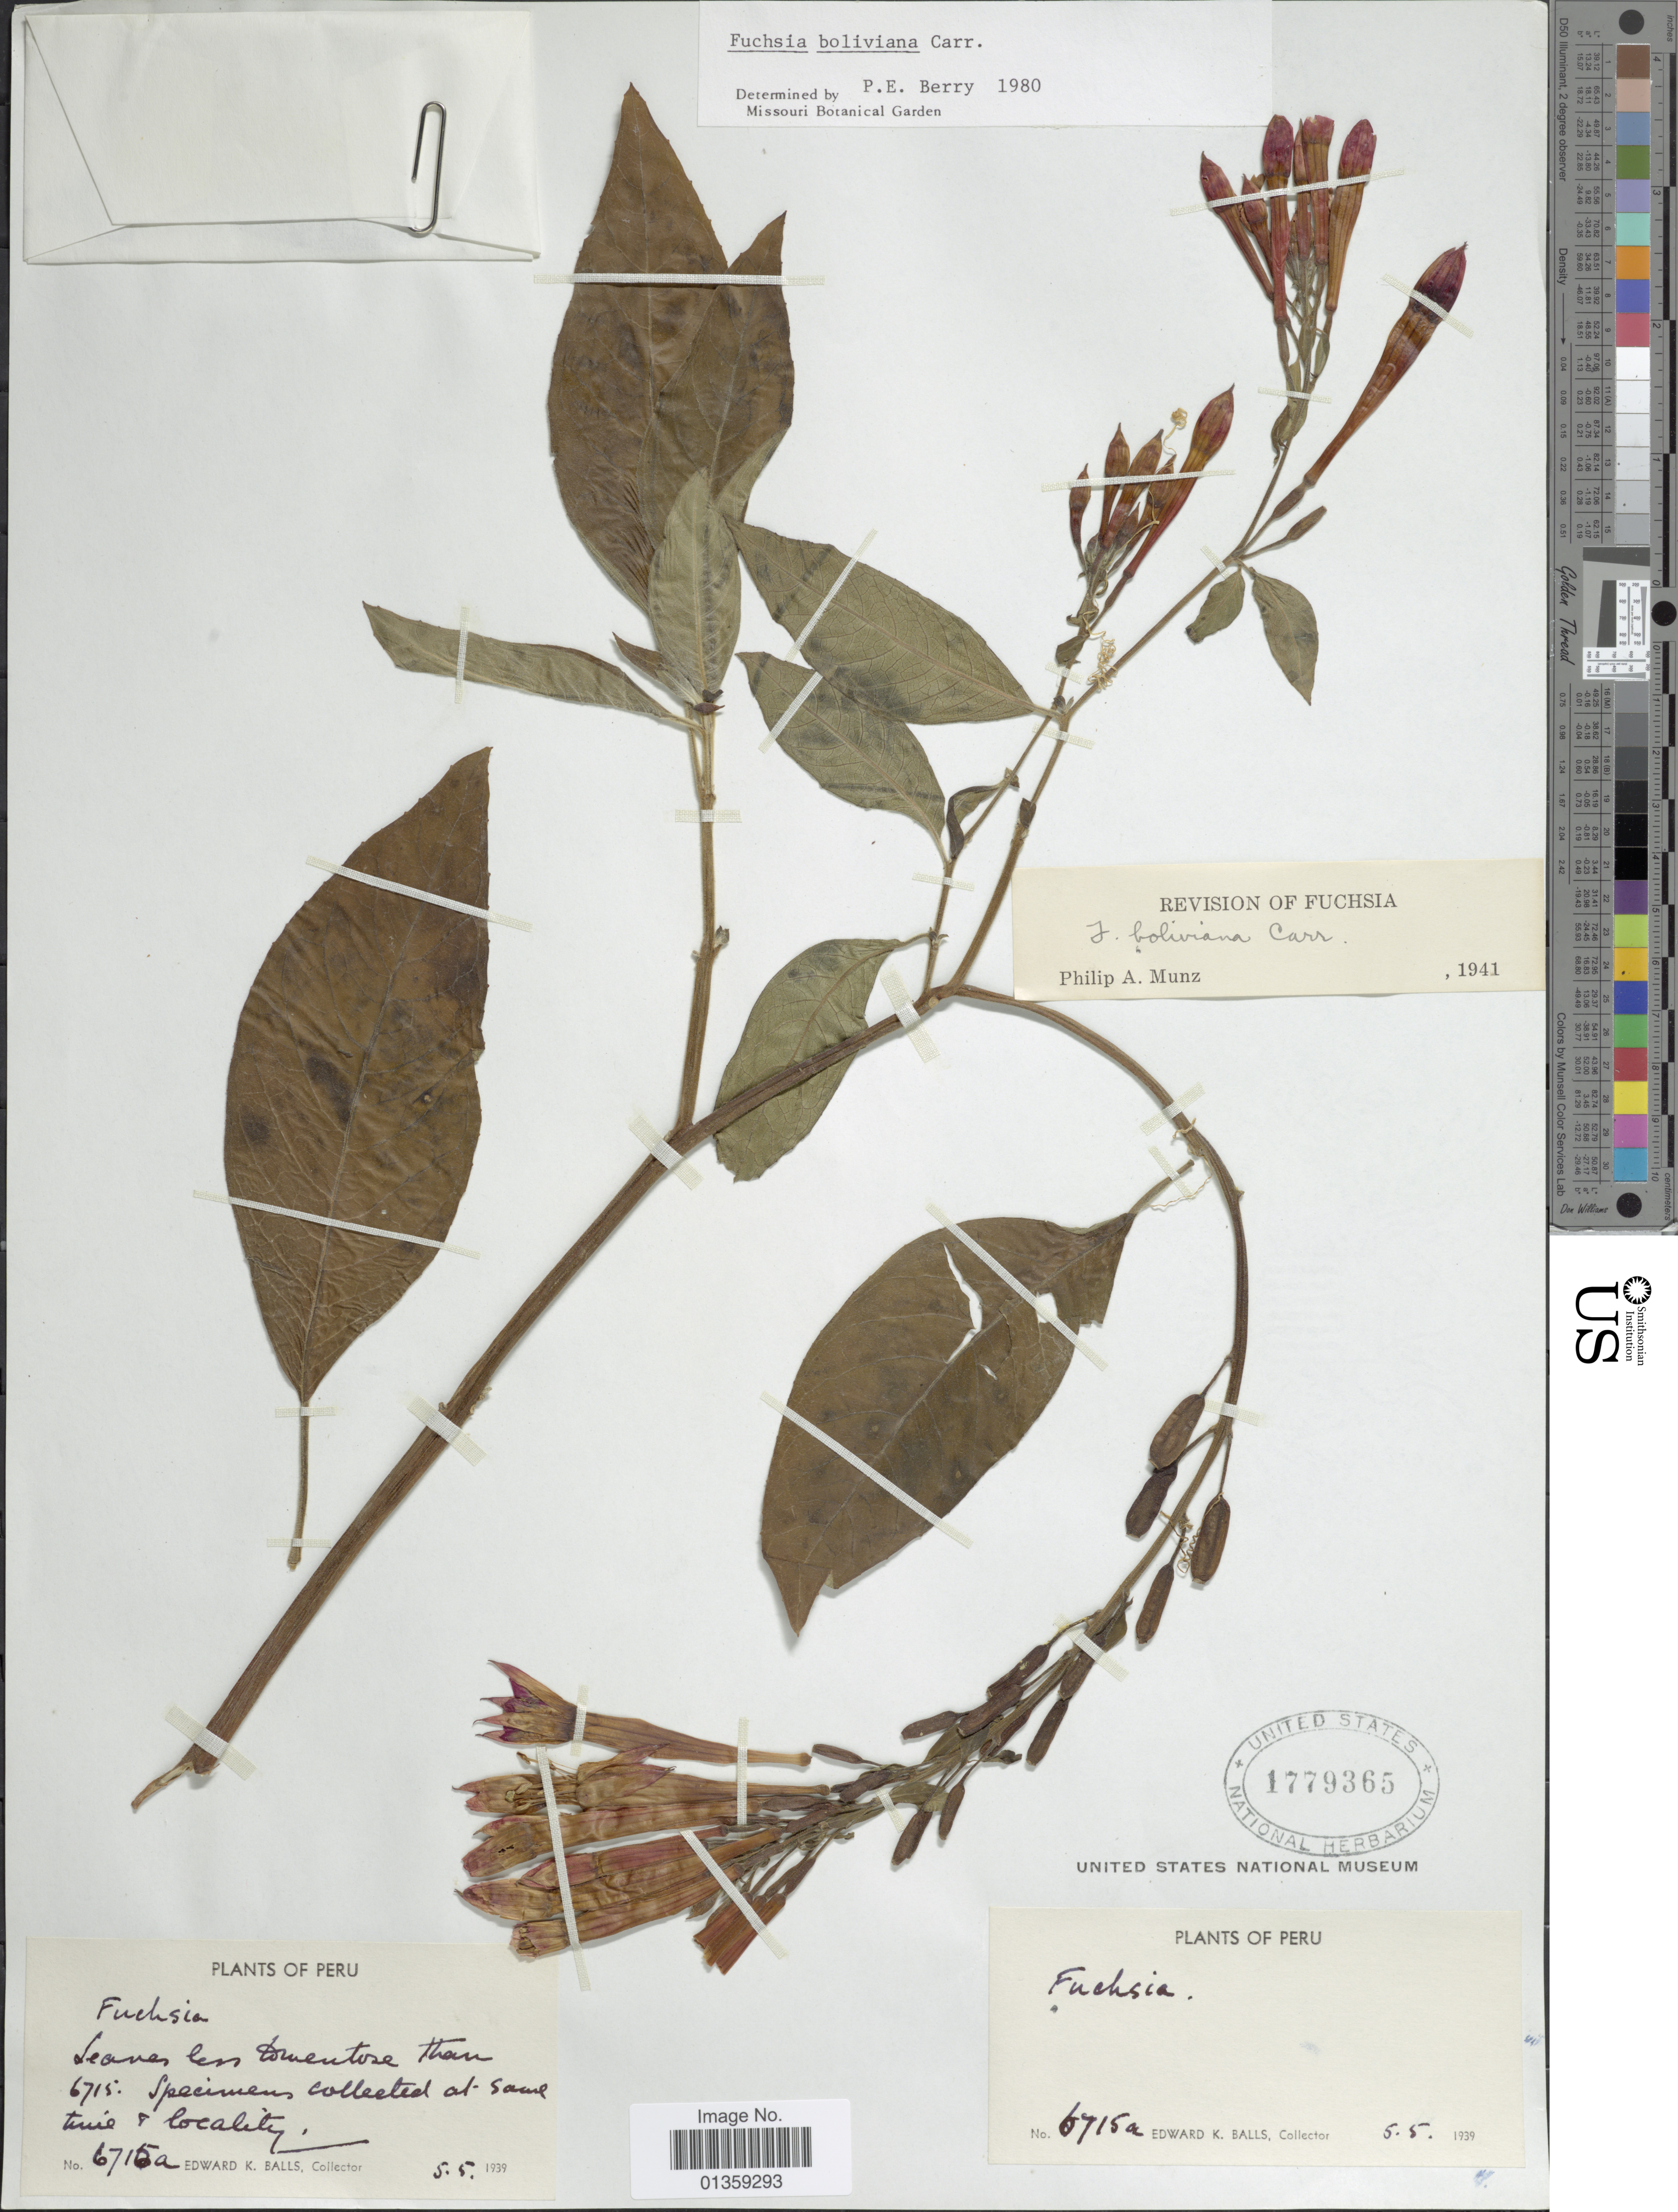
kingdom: Plantae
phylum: Tracheophyta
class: Magnoliopsida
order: Myrtales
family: Onagraceae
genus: Fuchsia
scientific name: Fuchsia boliviana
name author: Carrière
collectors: E. K. Balls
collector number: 6715a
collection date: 1939-05-05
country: Peru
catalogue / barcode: US 1779365